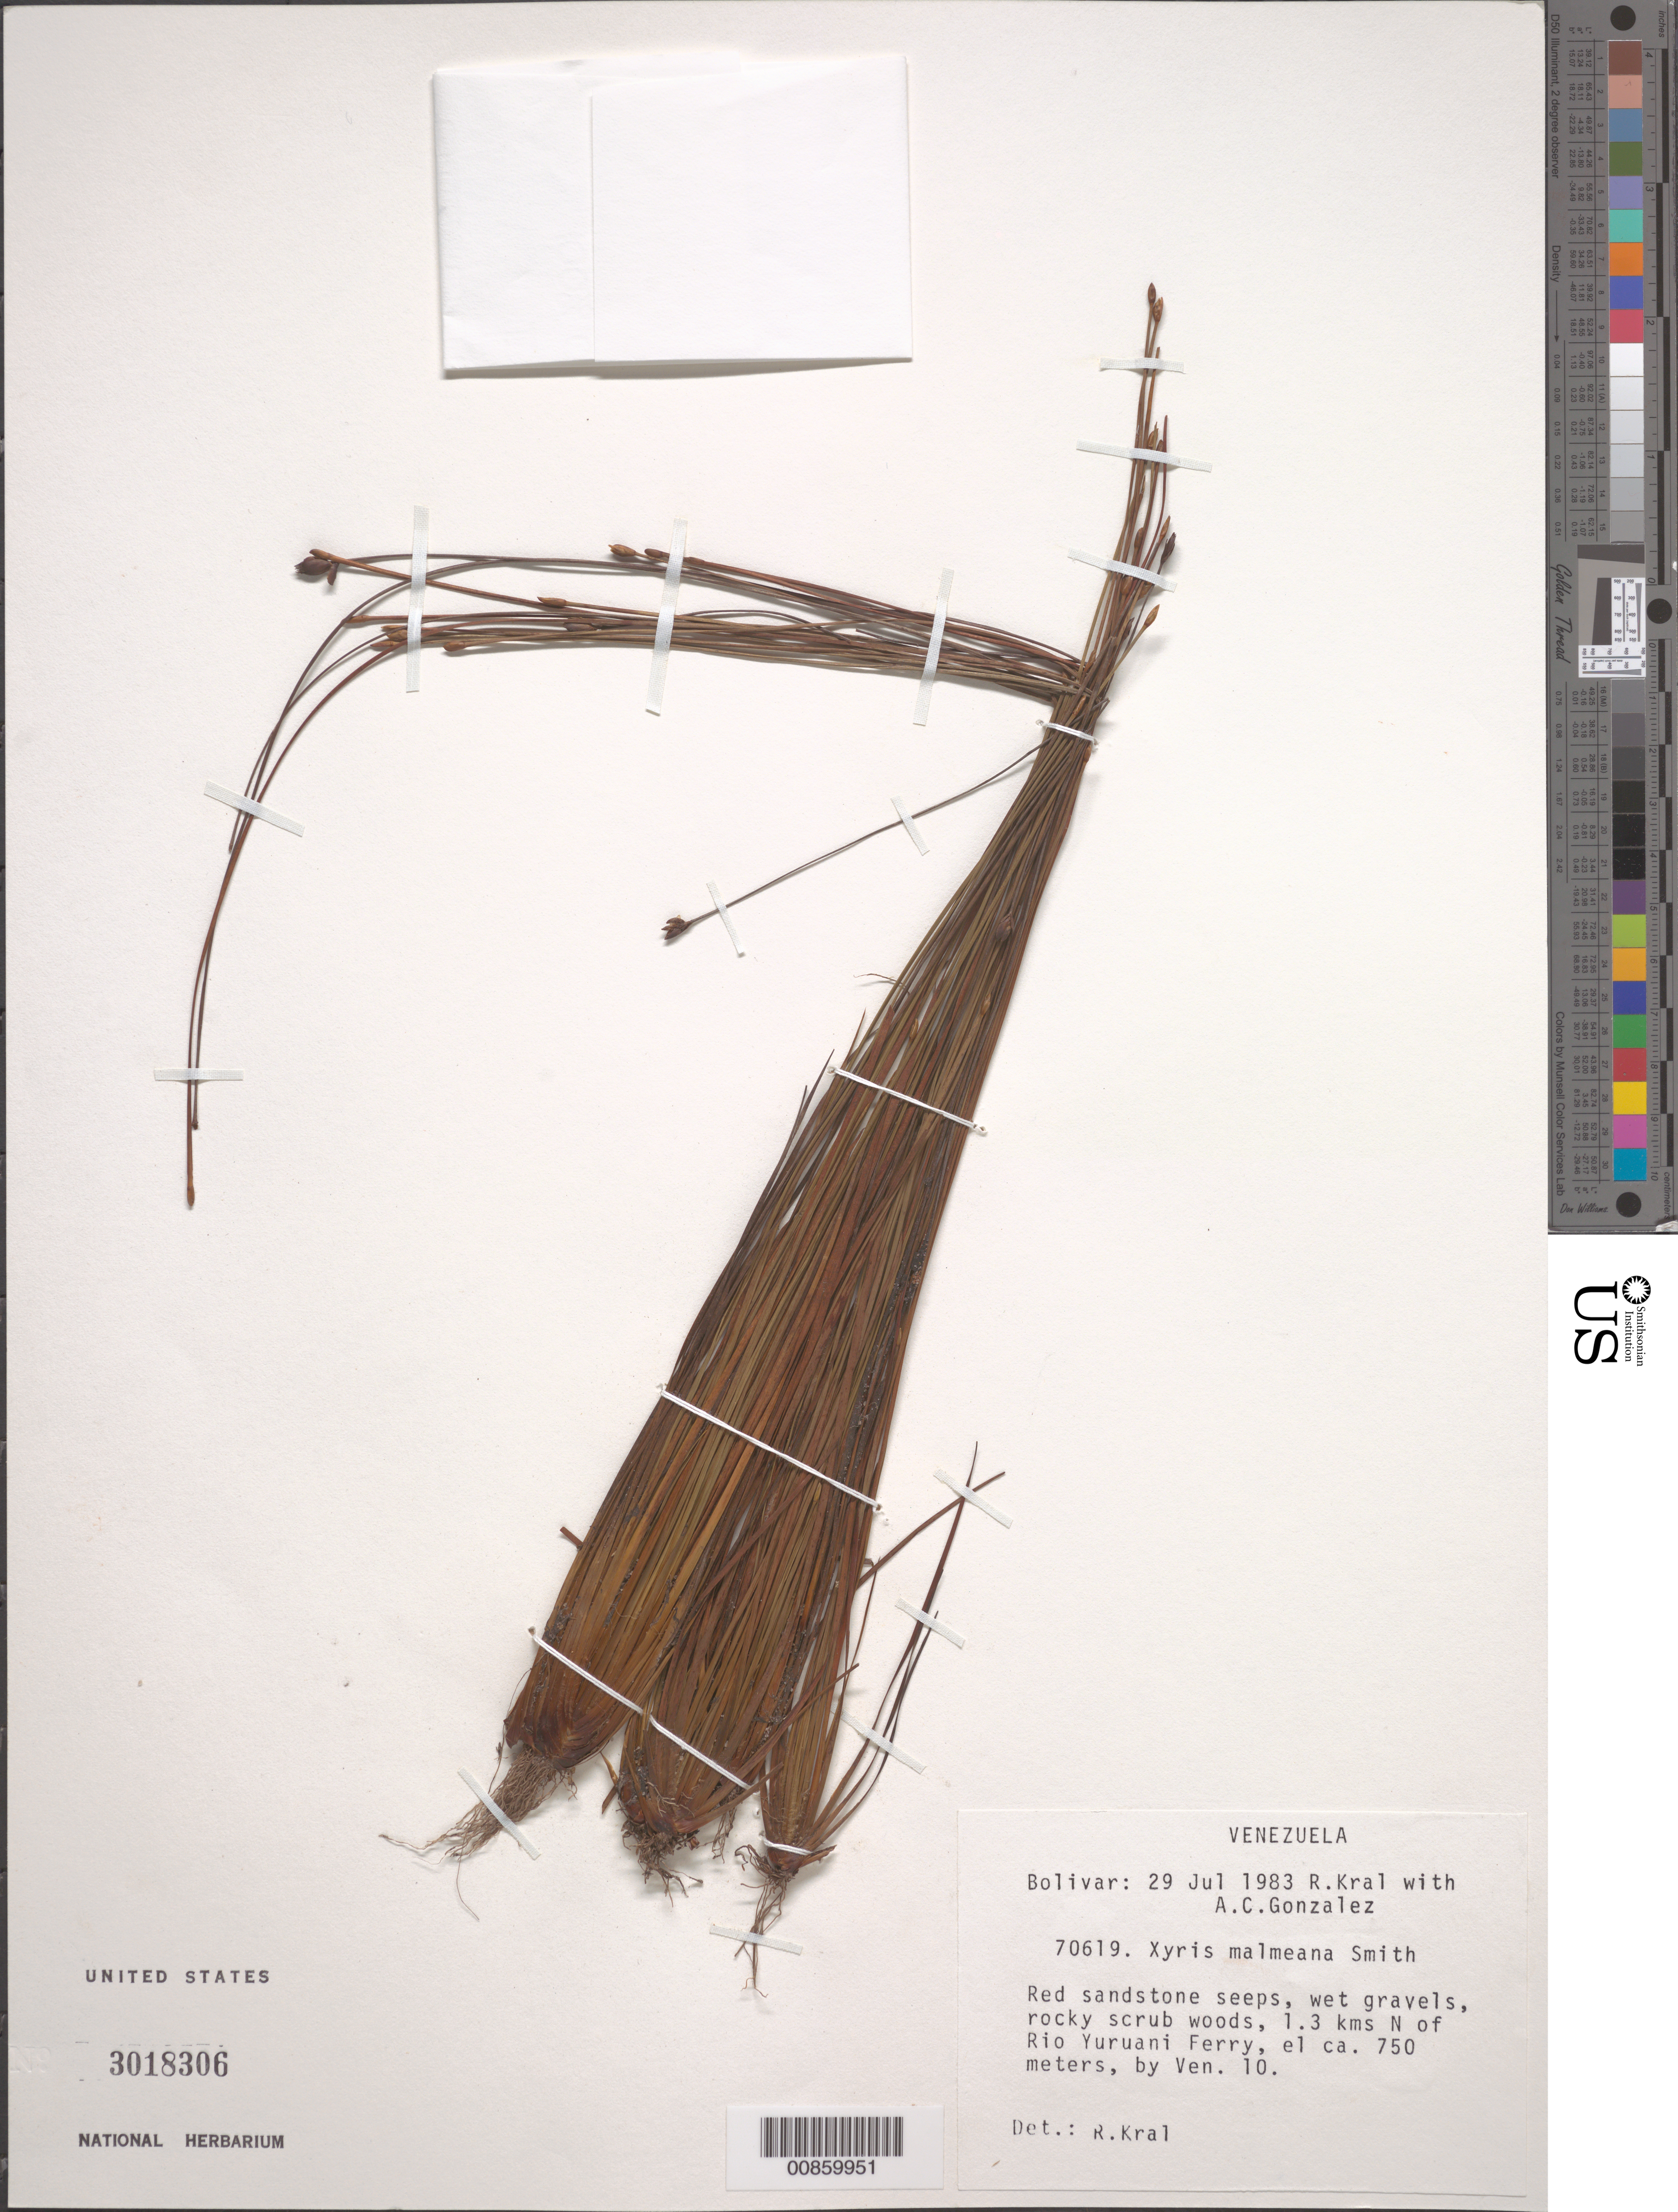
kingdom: Plantae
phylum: Tracheophyta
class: Liliopsida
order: Poales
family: Xyridaceae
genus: Xyris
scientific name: Xyris malmeana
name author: L.B. Sm.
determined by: Kral, Robert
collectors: R. Kral & A. C. González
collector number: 70619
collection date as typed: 29-Jul-83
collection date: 1983-07-29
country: Venezuela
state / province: Bolívar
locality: Ven. 10, 1.3 km N of Río Yuruani ferry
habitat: Red sandstone seeps; wet gravels; rocky scrub woods.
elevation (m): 750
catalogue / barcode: US 3018306